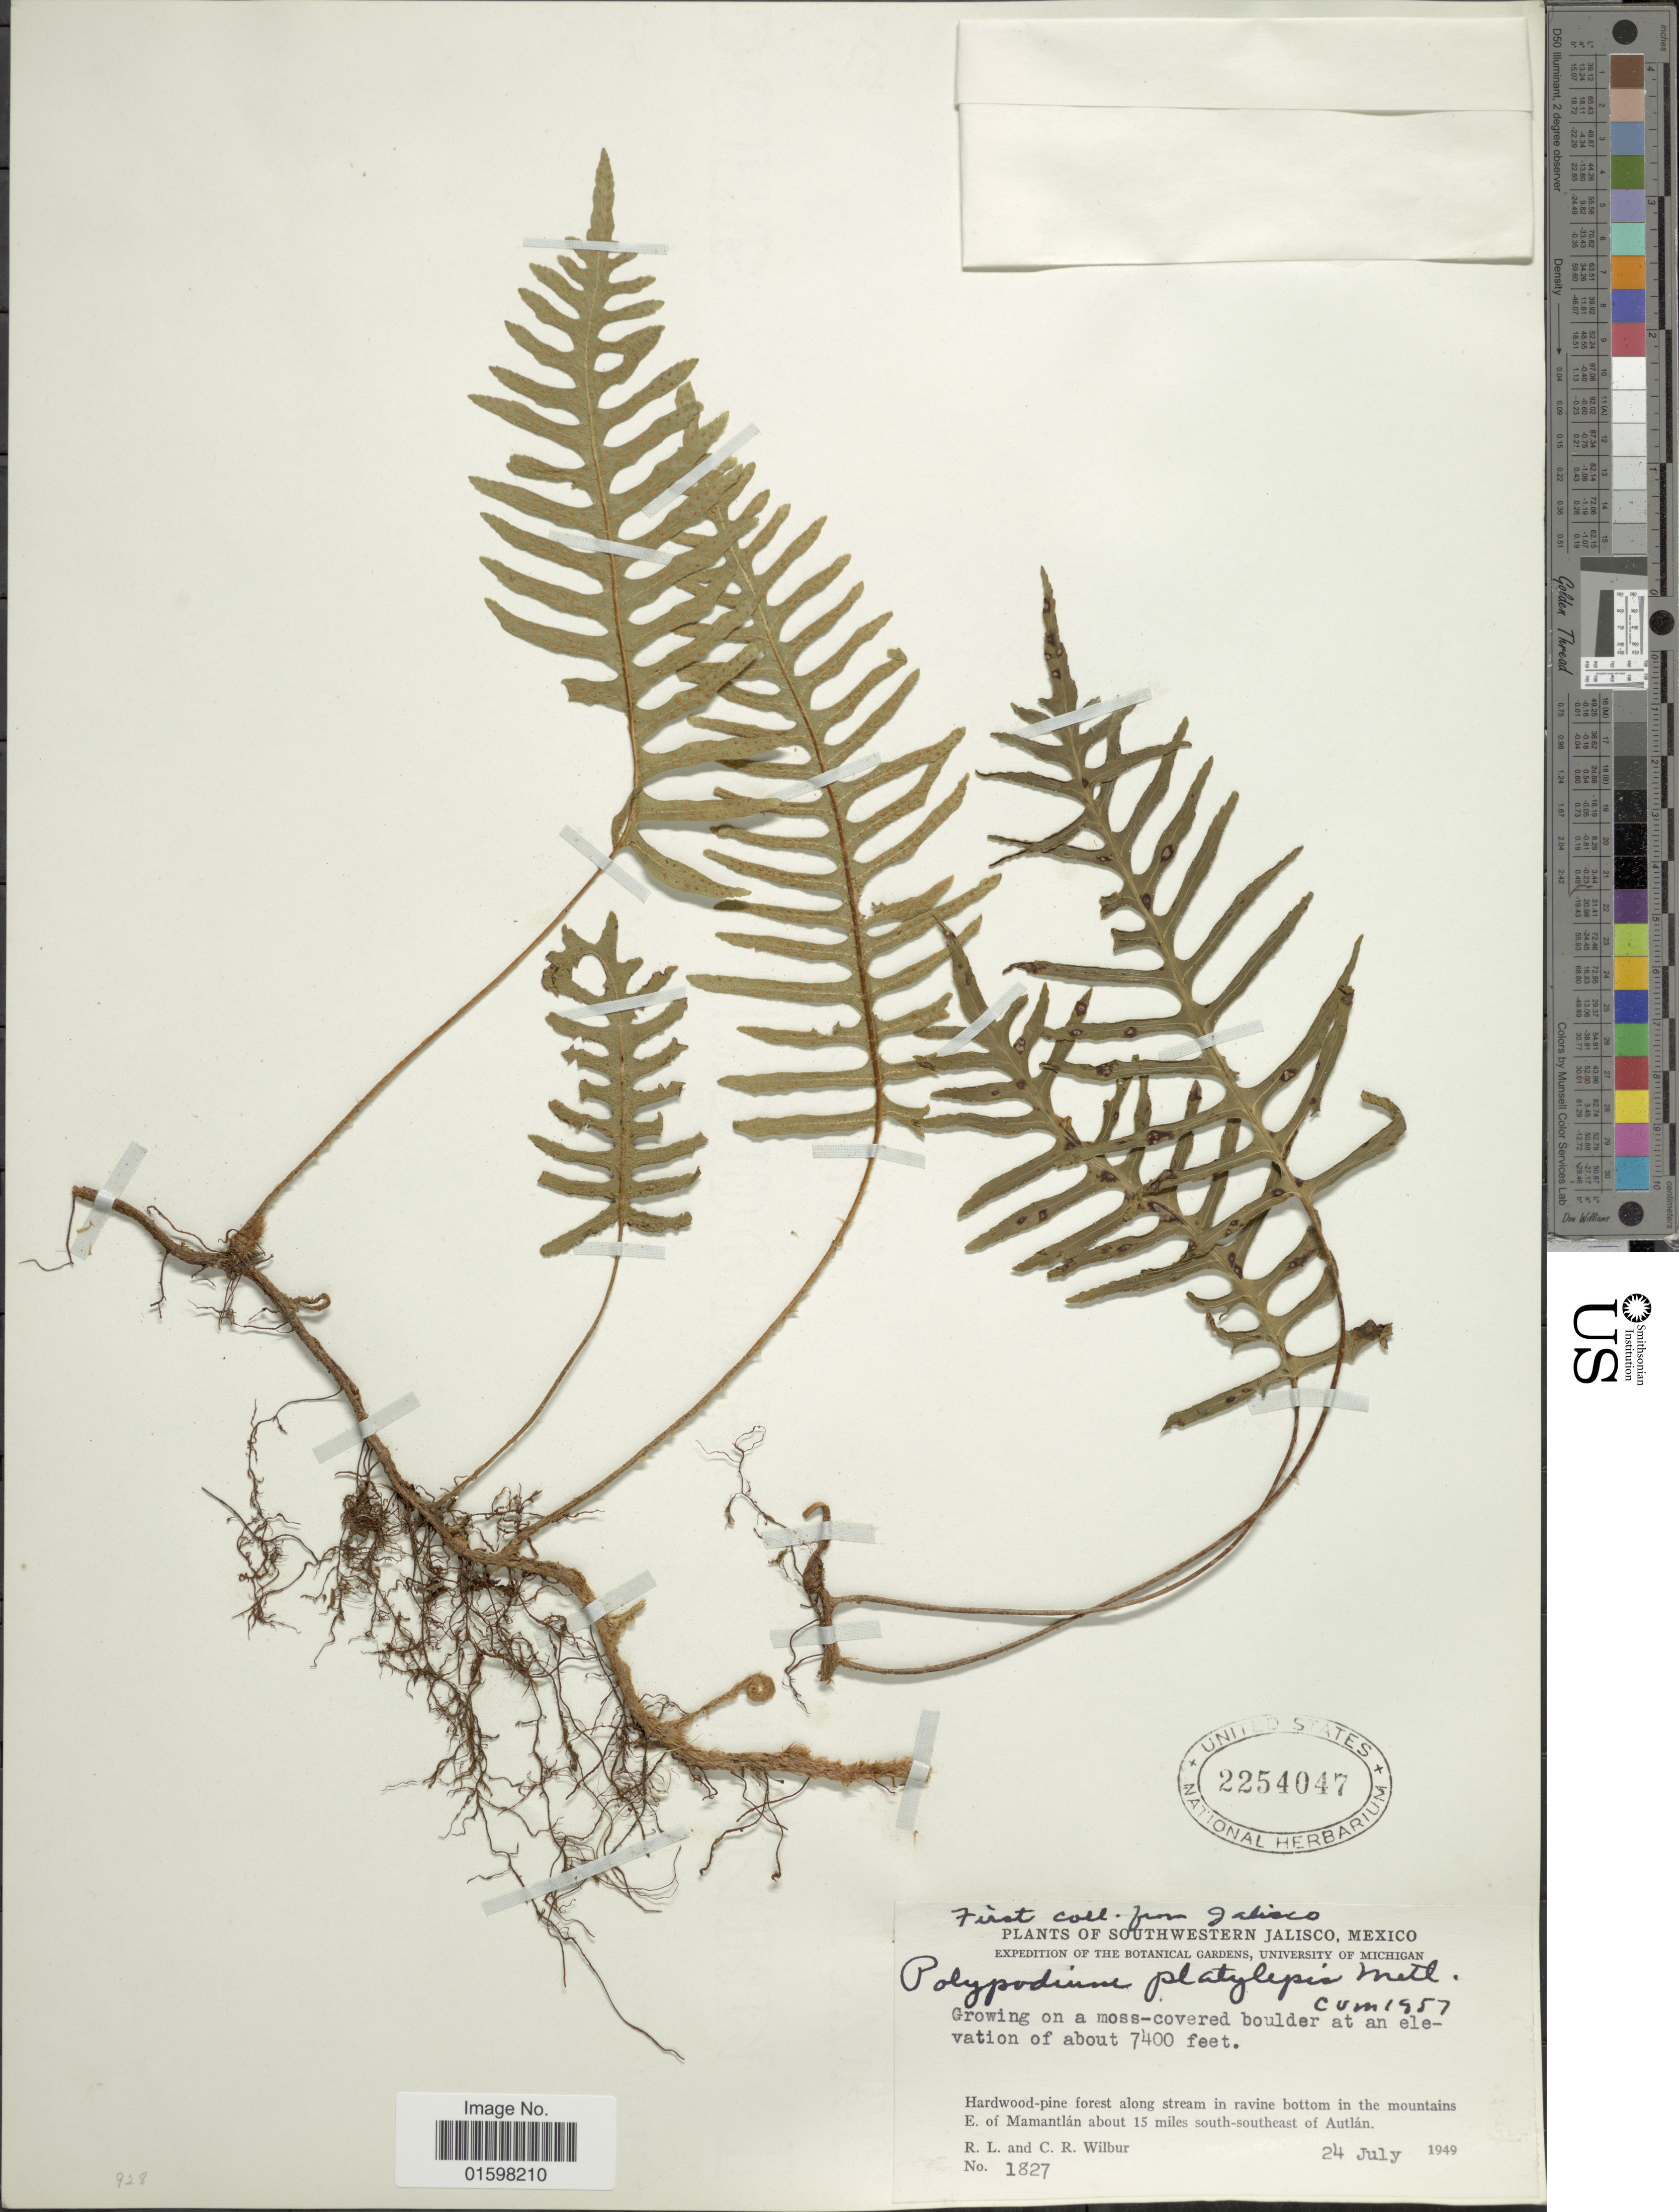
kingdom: Plantae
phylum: Tracheophyta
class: Polypodiopsida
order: Polypodiales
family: Polypodiaceae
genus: Pleopeltis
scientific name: Pleopeltis platylepis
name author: (Mett. ex Kuhn) A.R. Sm. & Tejero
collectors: R. L. Wilbur & C. Wilbur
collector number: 1827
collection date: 1949-07-24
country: Mexico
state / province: Jalisco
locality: Southwestern Jalisco, Hardwood-pine forest along stream in ravine bottom in the mountains E. of Mamantlan about 15 miles south-southeast of Autlan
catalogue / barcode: US 2254047